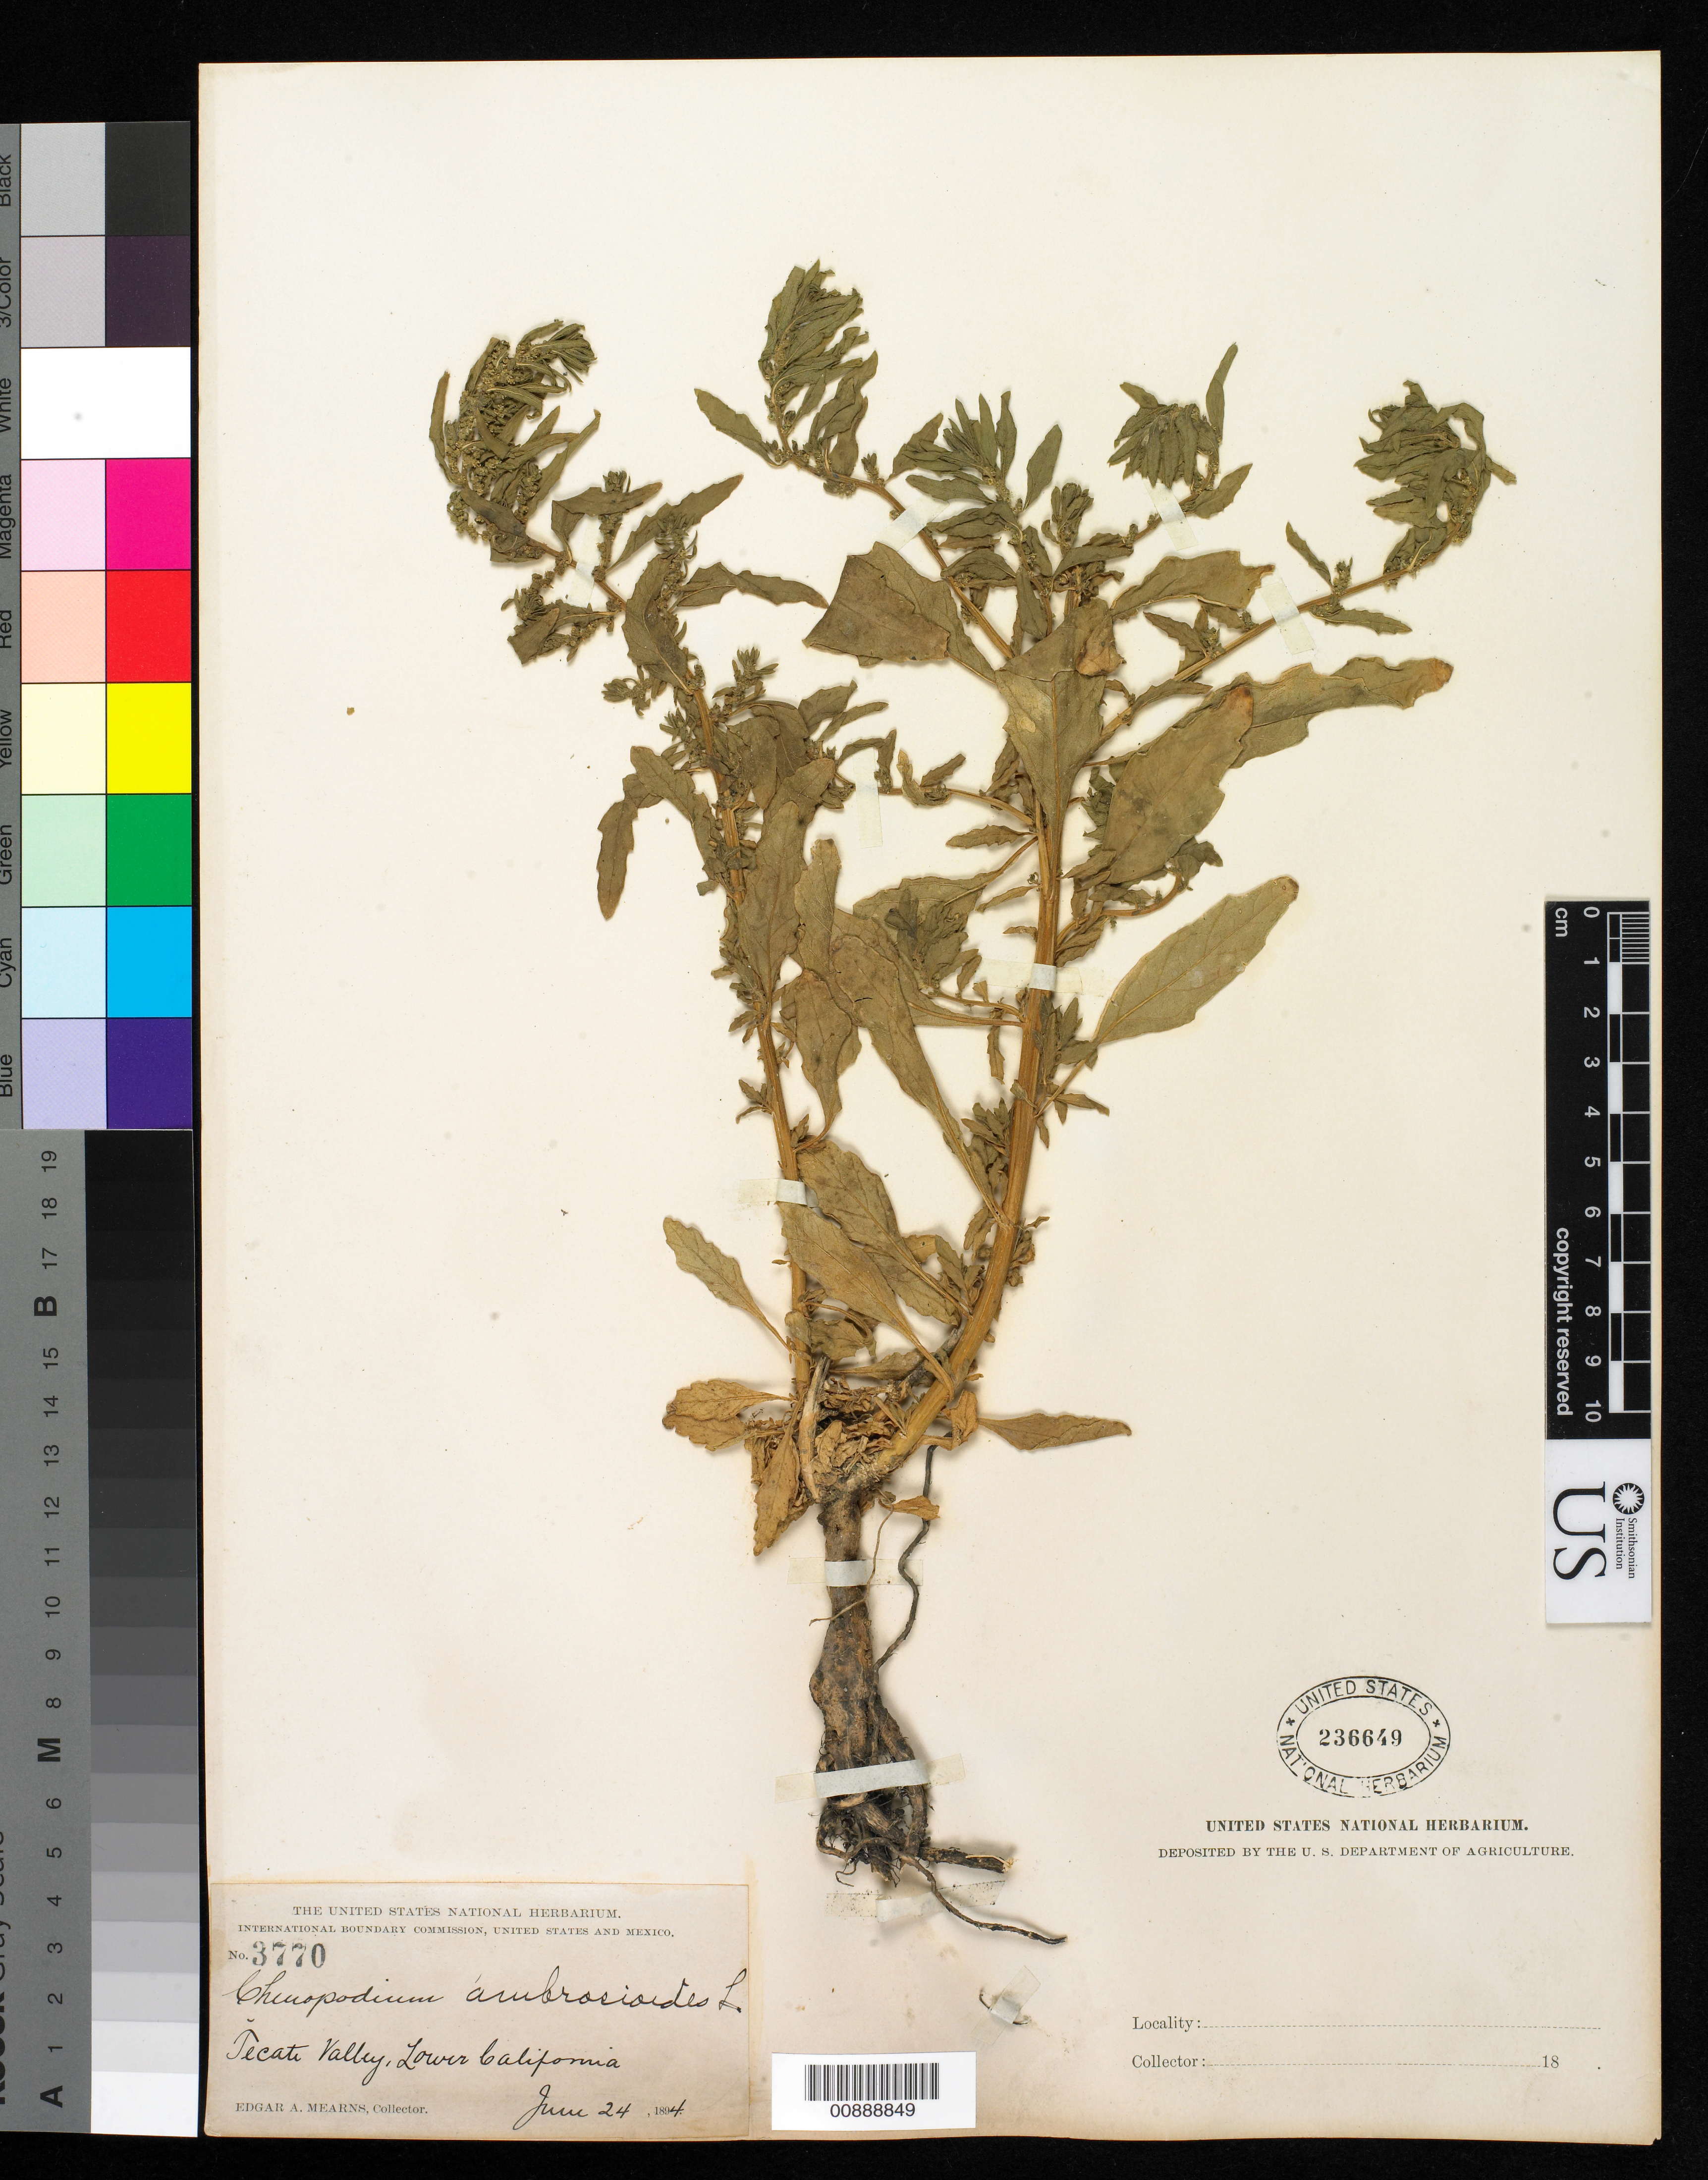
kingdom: Plantae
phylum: Tracheophyta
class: Magnoliopsida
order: Caryophyllales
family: Amaranthaceae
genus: Chenopodium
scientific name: Chenopodium ambrosioides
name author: L.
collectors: E. A. Mearns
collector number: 3770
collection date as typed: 24 Jun 1894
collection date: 1894-06-24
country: Mexico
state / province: Baja California Norte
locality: Tecate Valley, Baja California.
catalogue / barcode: US 236649